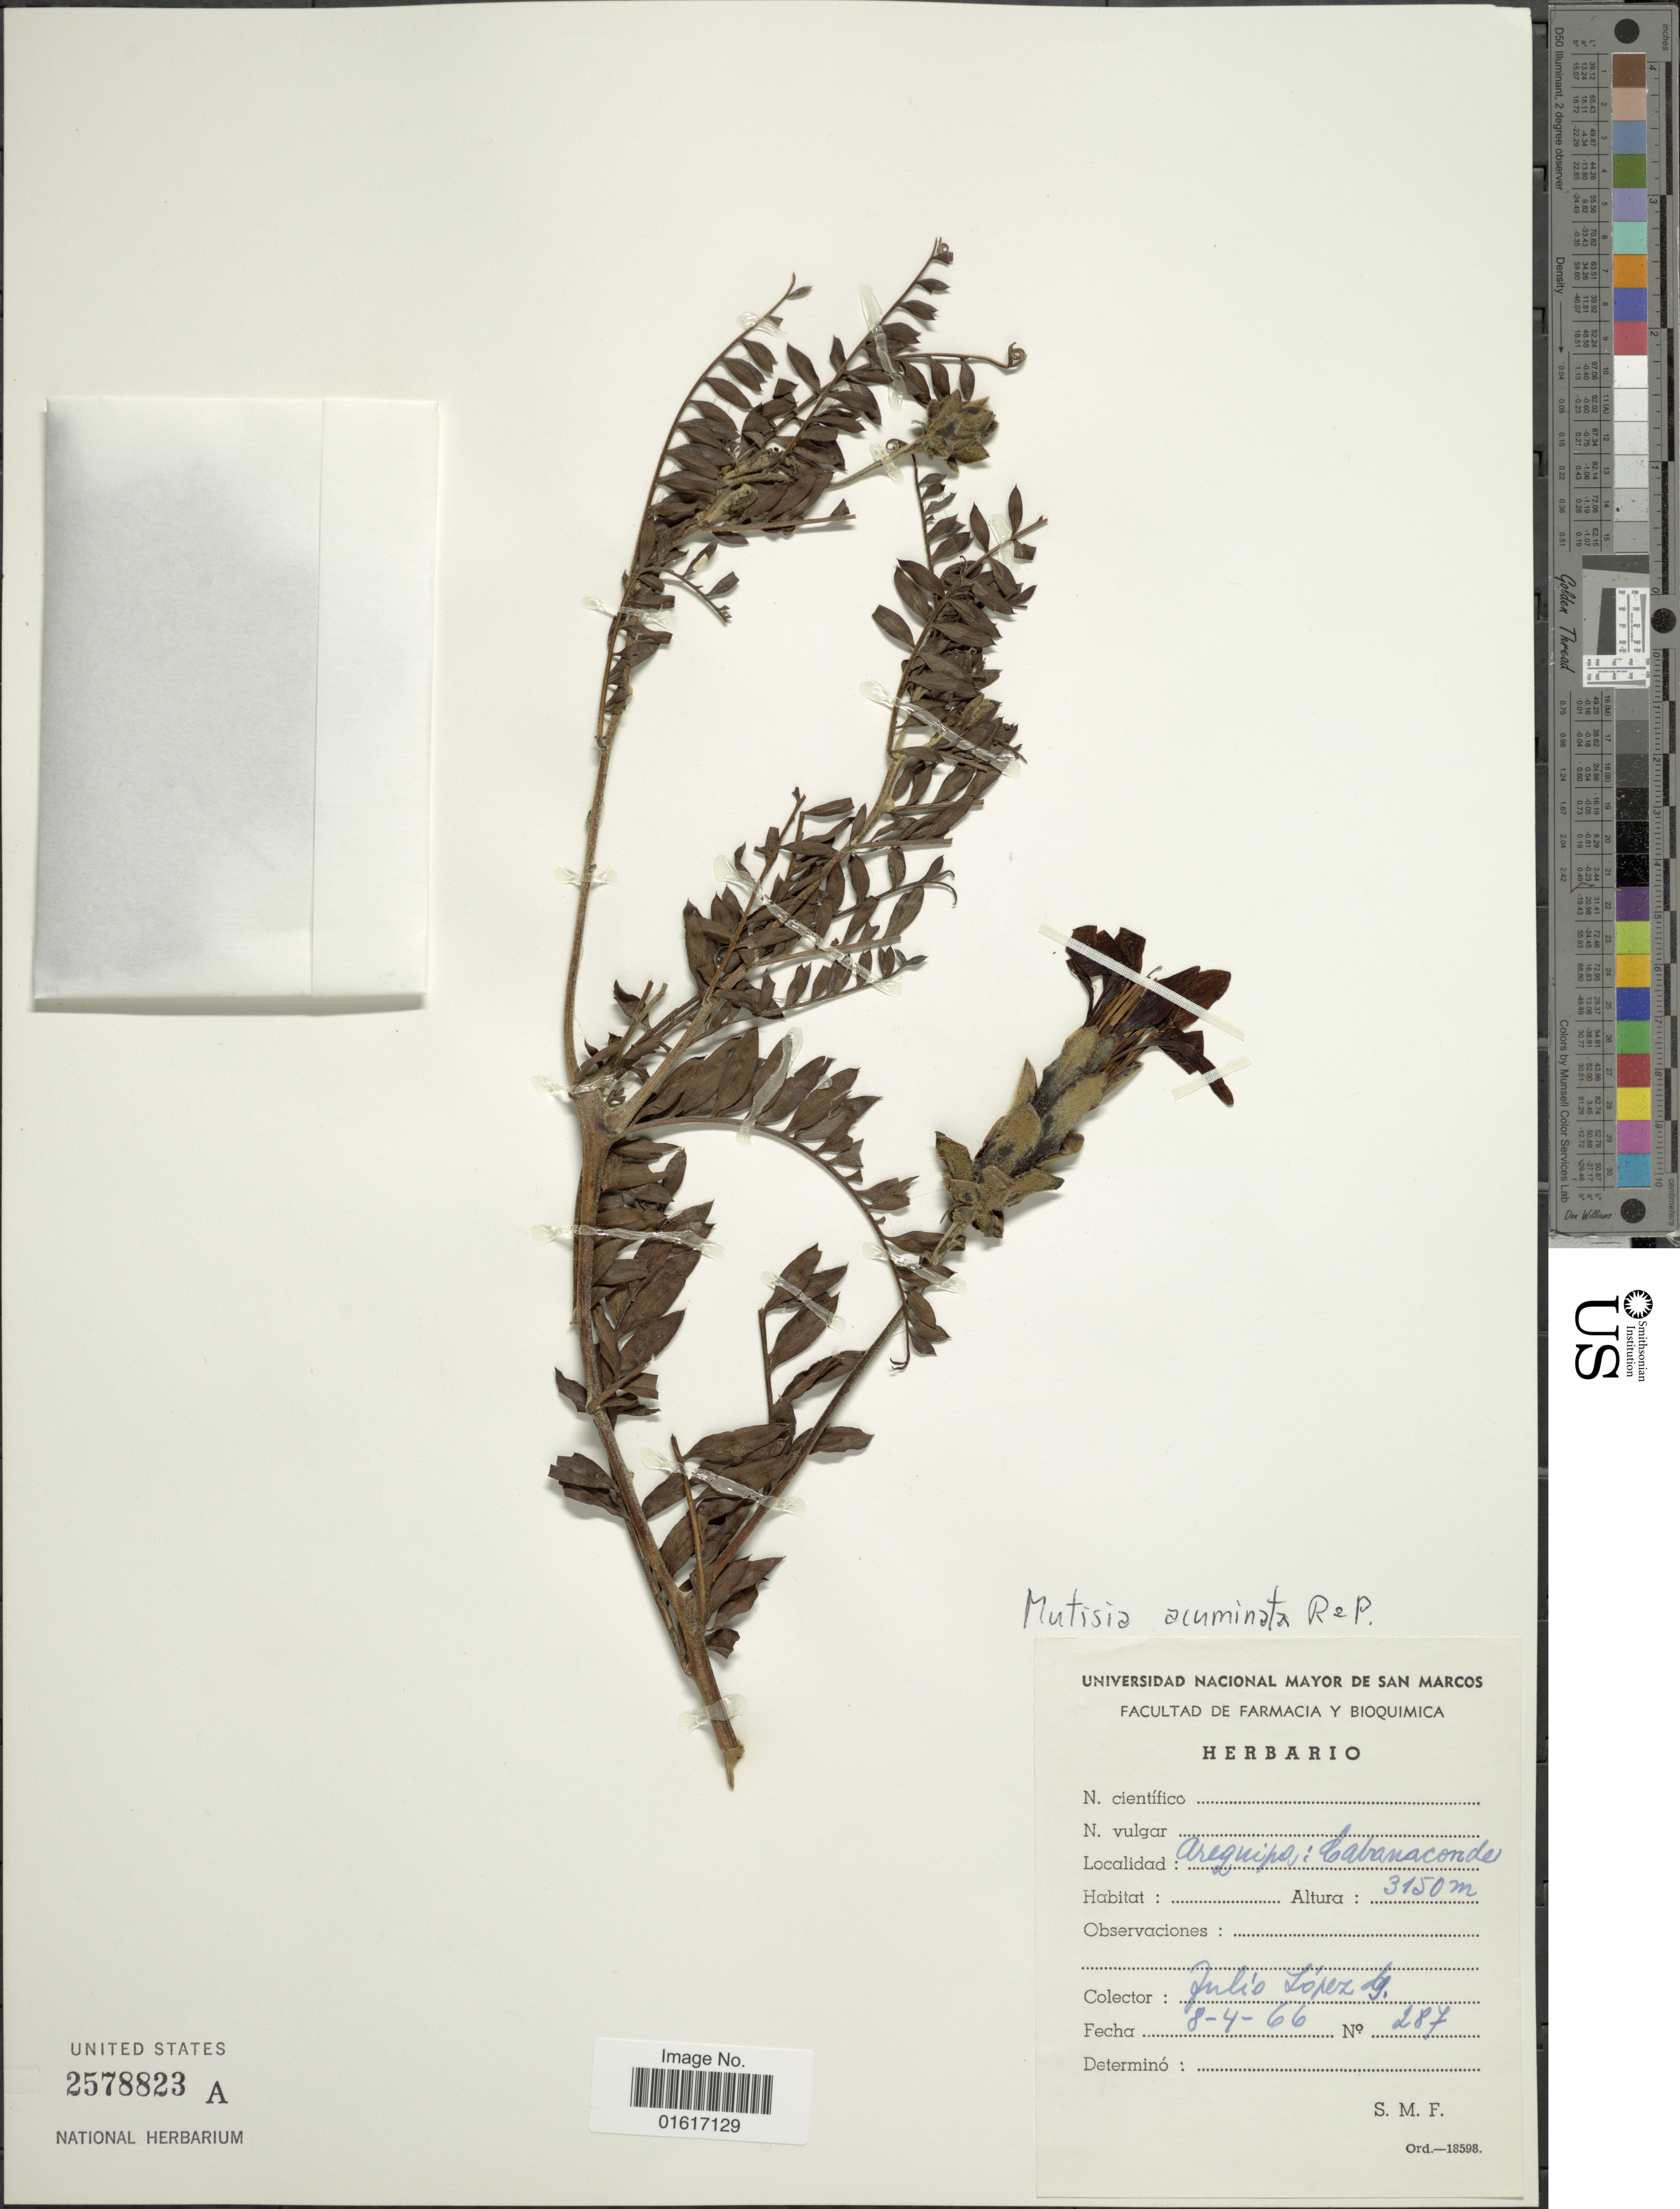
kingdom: Plantae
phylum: Tracheophyta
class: Magnoliopsida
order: Asterales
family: Asteraceae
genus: Mutisia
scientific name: Mutisia acuminata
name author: Ruiz & Pav.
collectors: J. López G.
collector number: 287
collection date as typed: Transcribed d/m/y: 8/4/66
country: Peru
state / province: Arequipa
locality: Cabanaconde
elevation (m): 3150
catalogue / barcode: US 2578823A